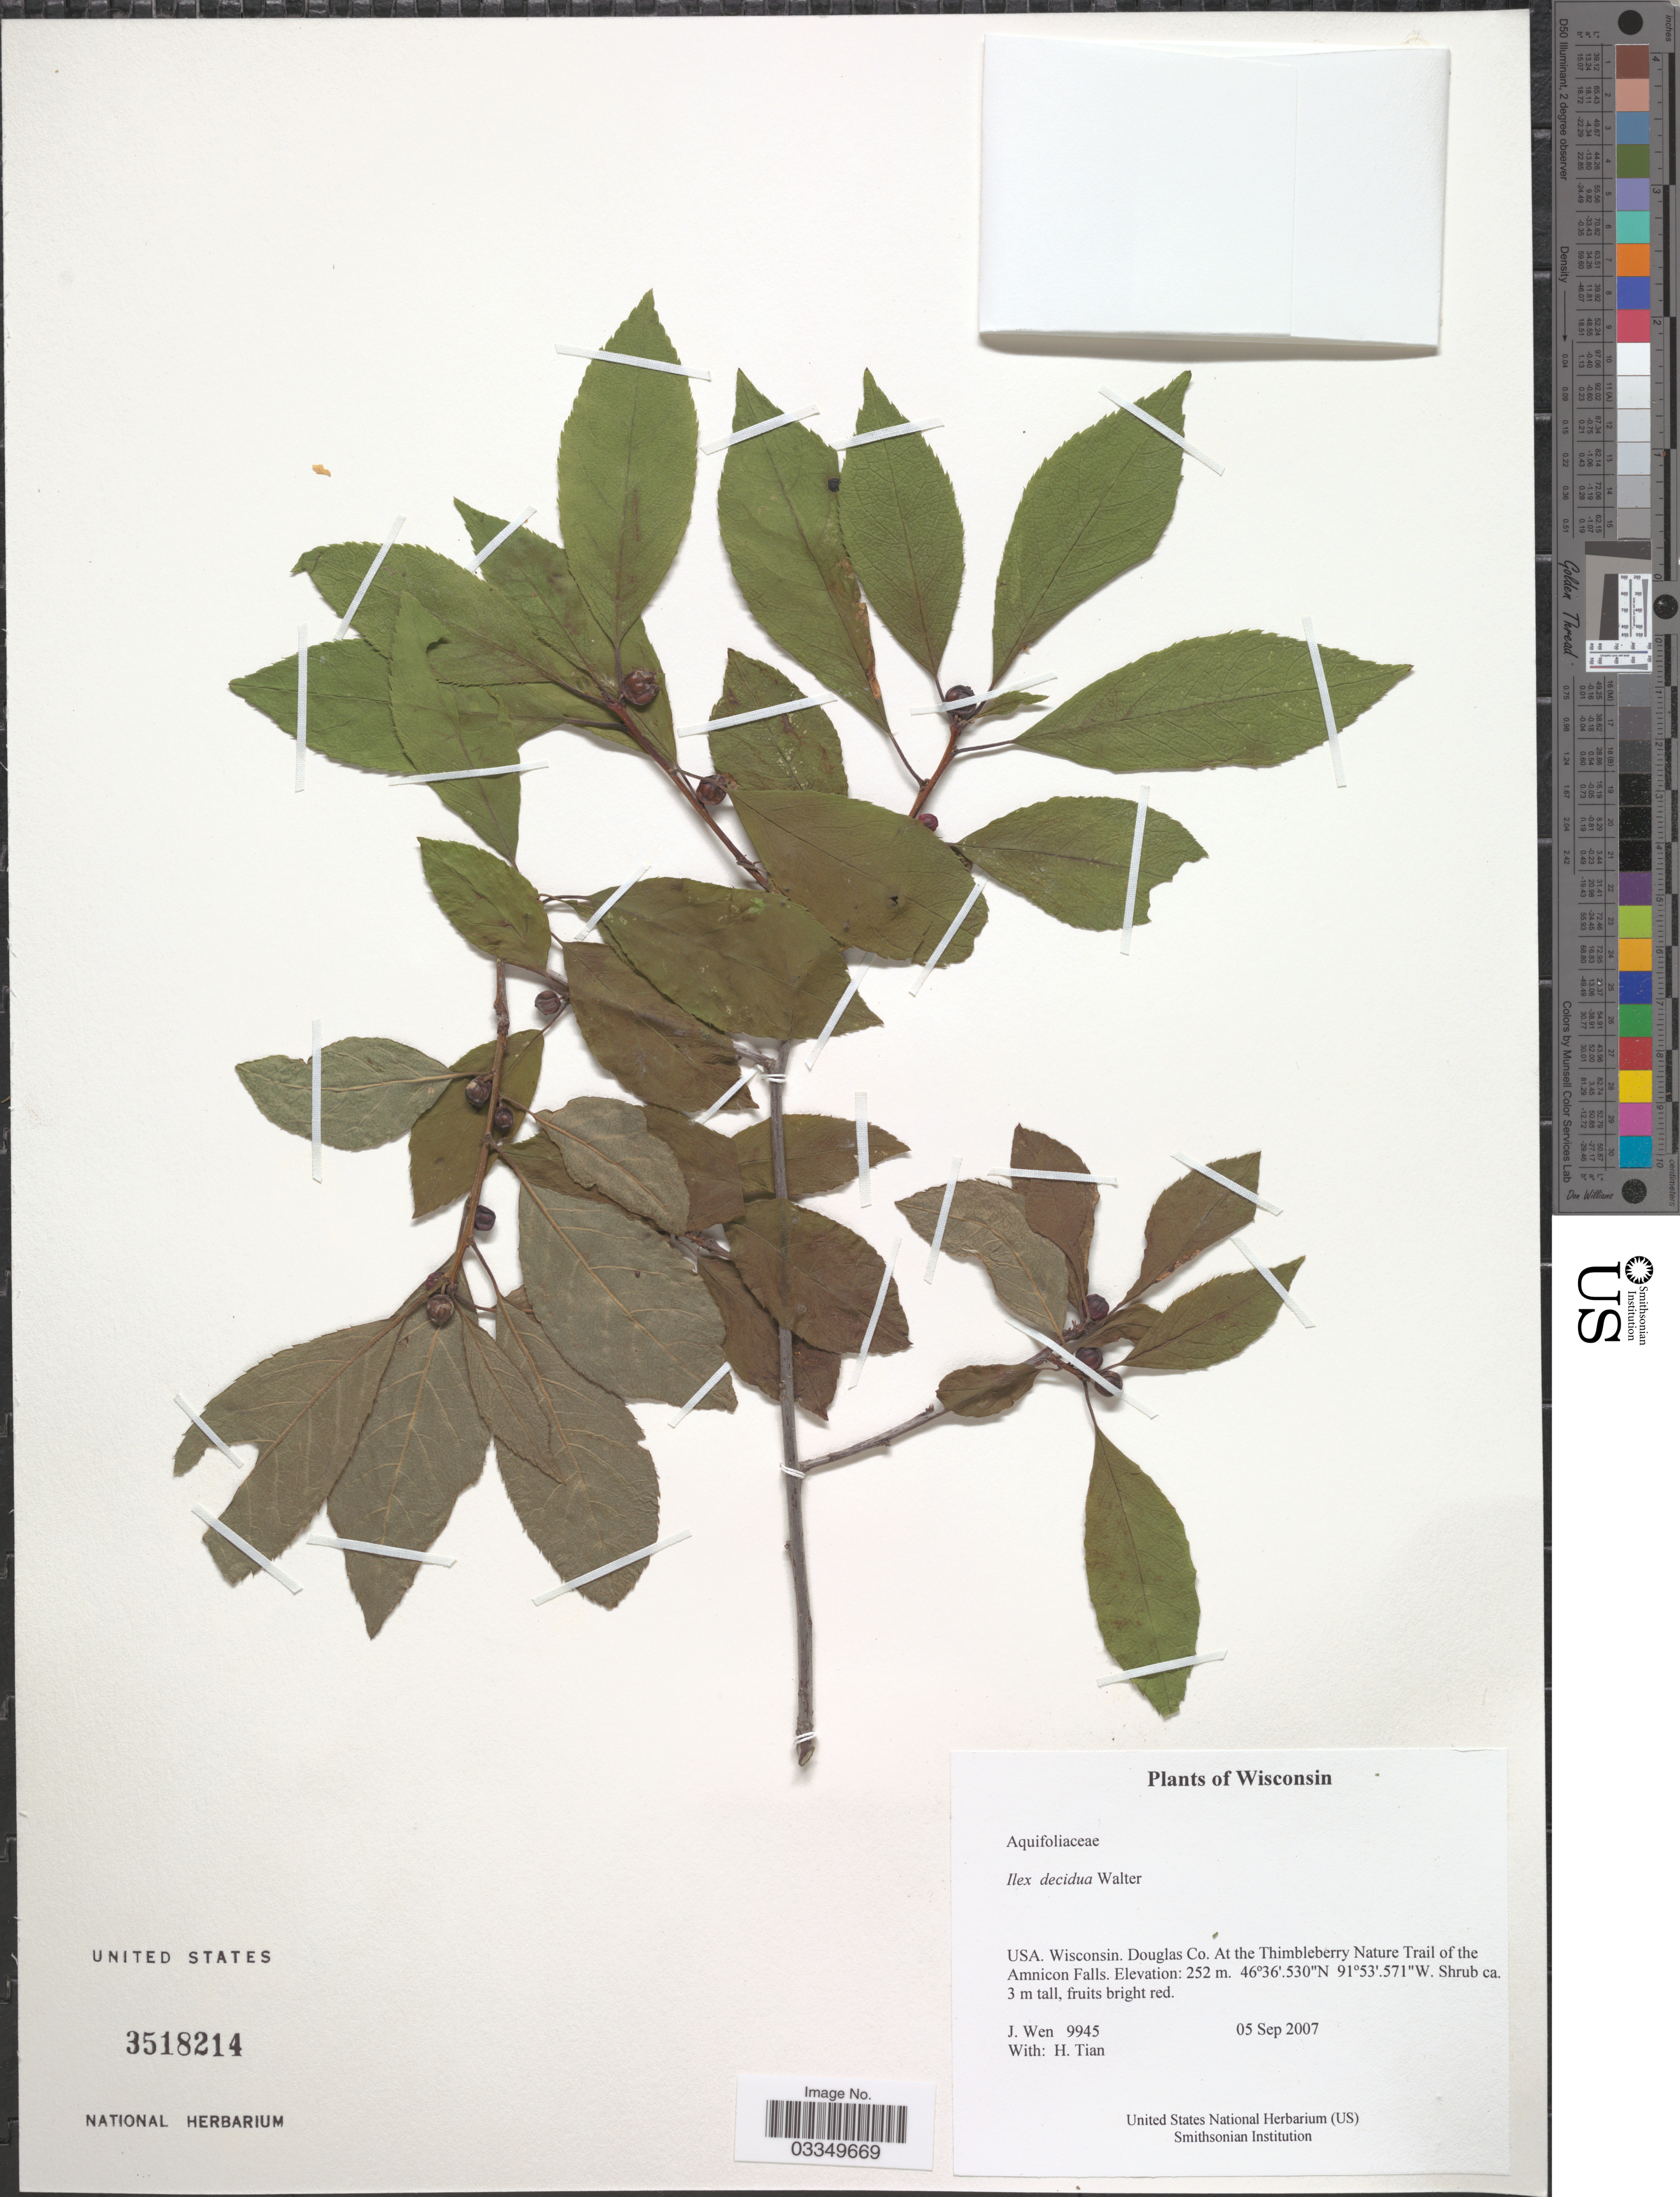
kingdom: Plantae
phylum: Tracheophyta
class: Magnoliopsida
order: Aquifoliales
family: Aquifoliaceae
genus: Ilex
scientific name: Ilex decidua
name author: Walter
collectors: J. Wen & H. Tian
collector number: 9945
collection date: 2007-09-05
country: United States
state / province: Wisconsin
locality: Douglas Co. At the Thimbleberry Nature Trail of the Amnicon Falls.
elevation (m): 252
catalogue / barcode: US 3518214